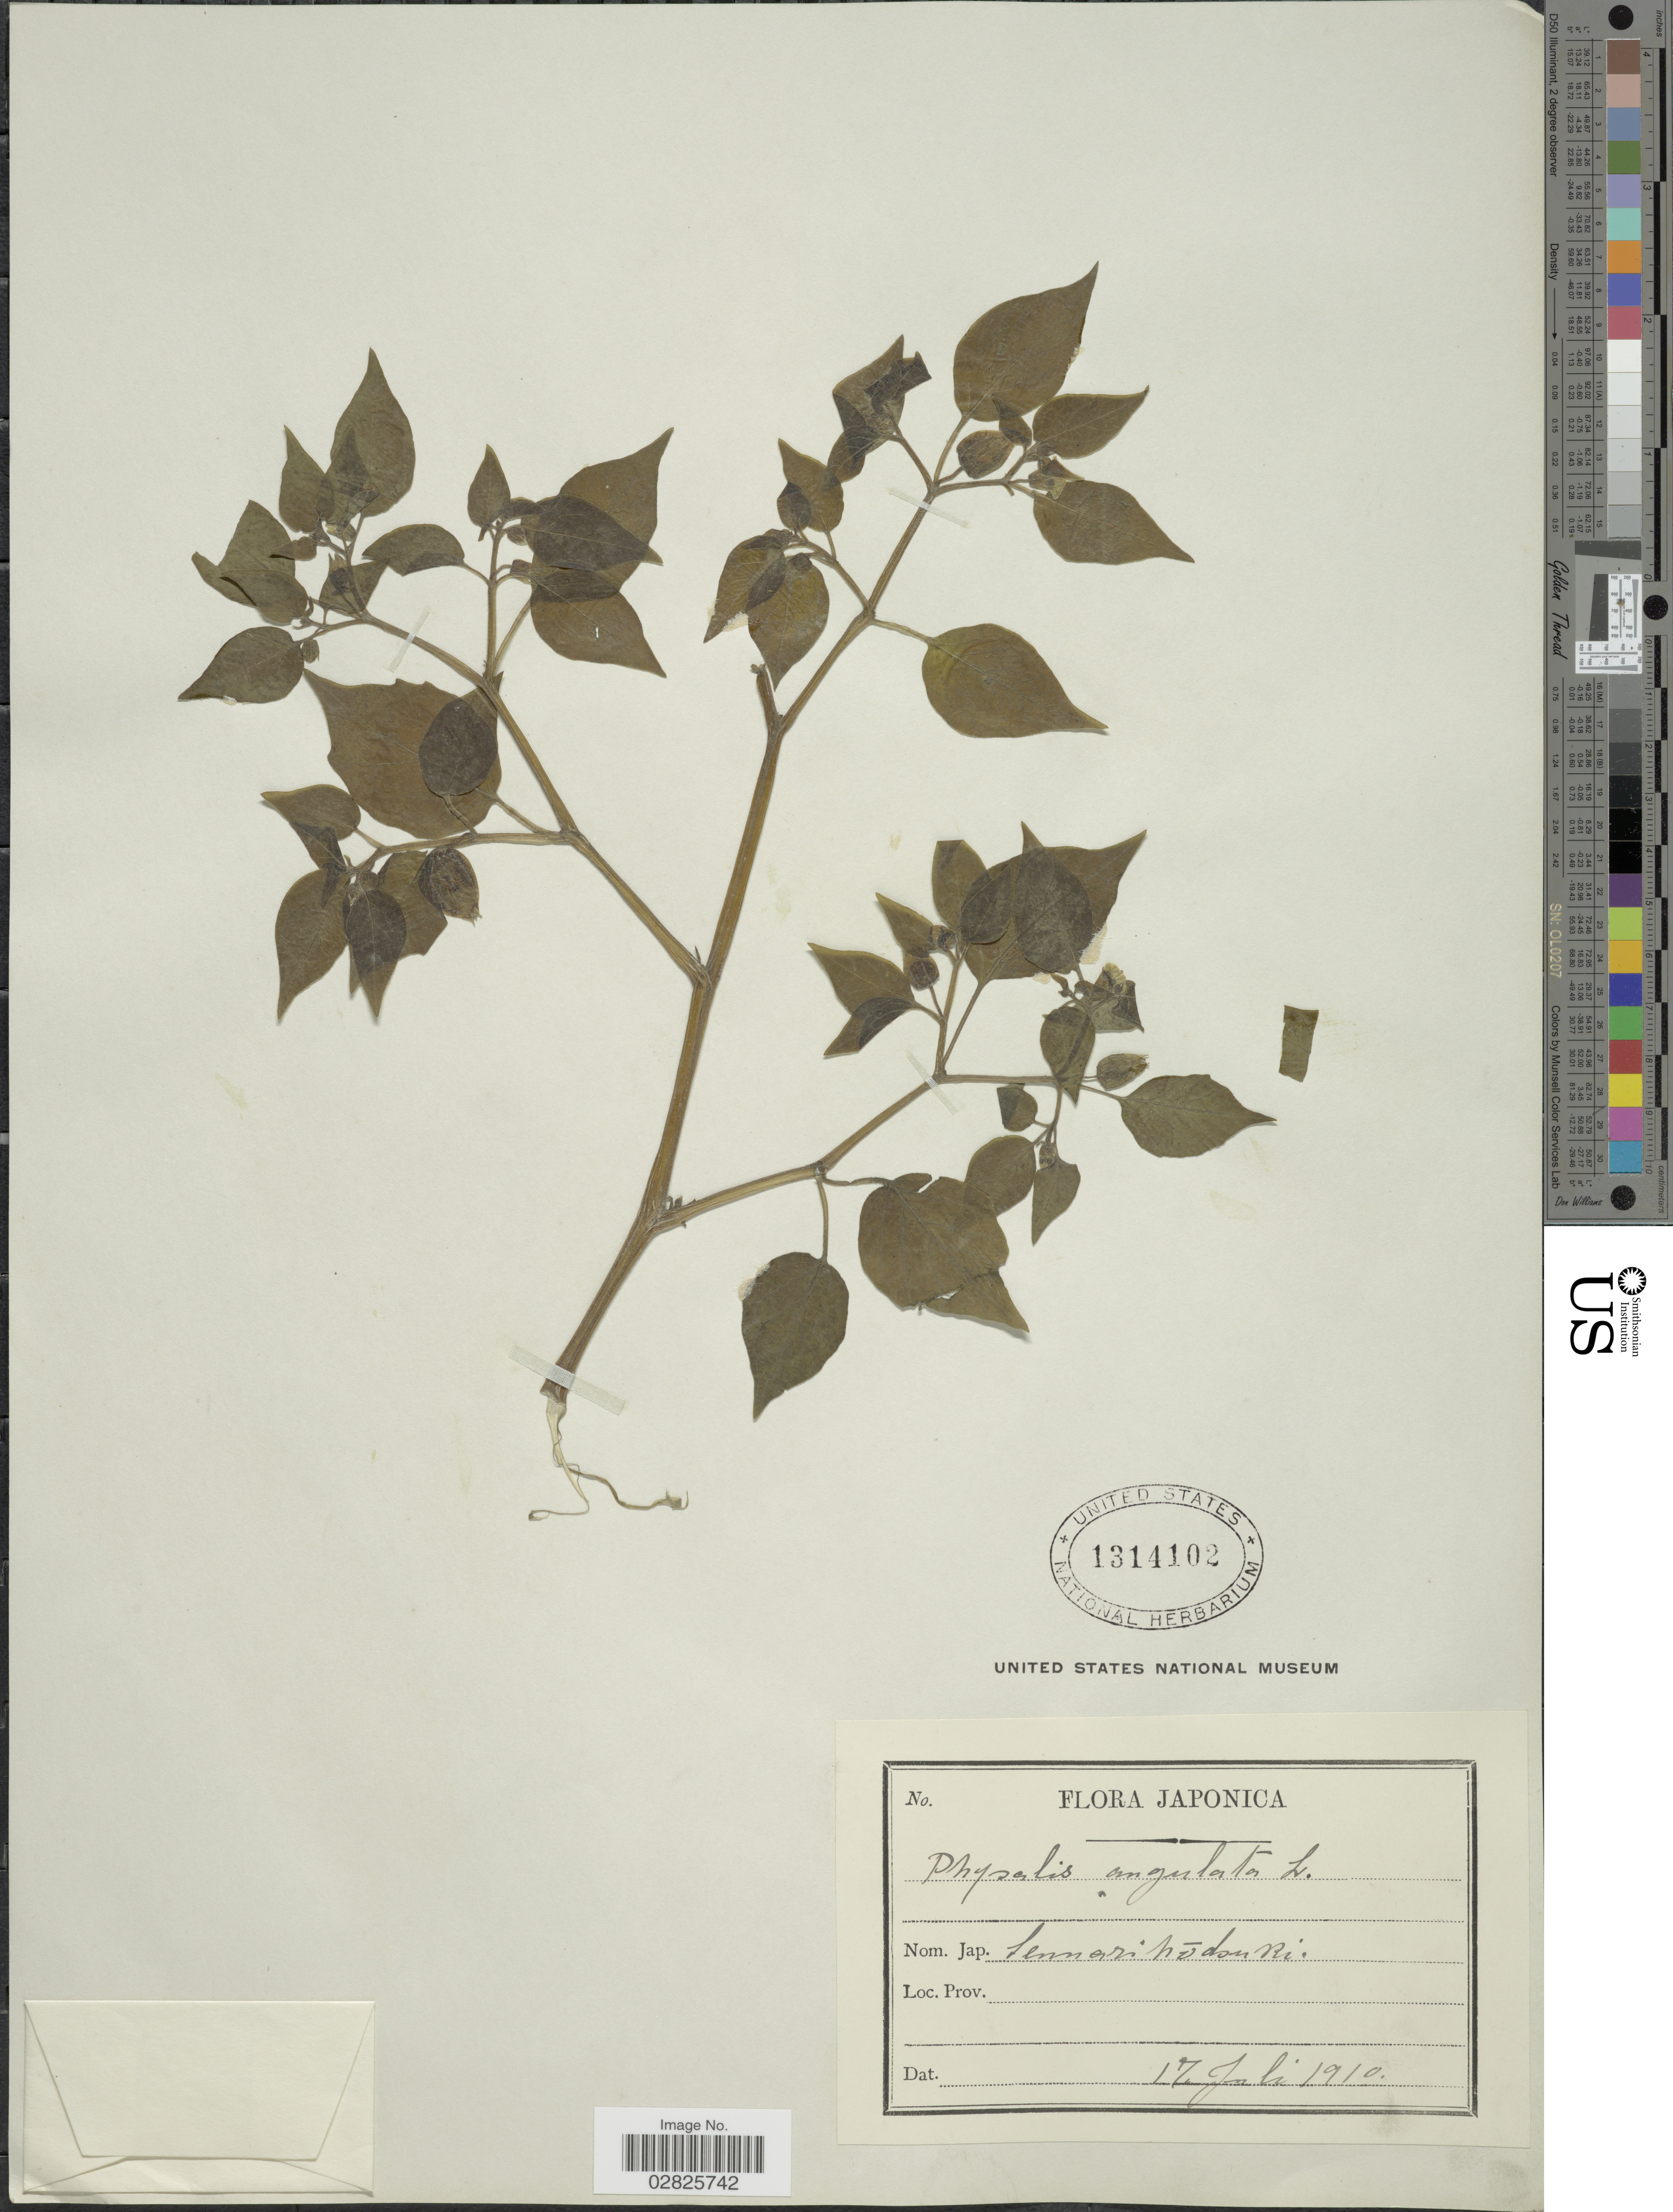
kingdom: Plantae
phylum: Tracheophyta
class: Magnoliopsida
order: Solanales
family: Solanaceae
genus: Physalis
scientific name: Physalis angulata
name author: L.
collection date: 1910-07-17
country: Japan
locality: Japonica.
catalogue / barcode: US 1314102